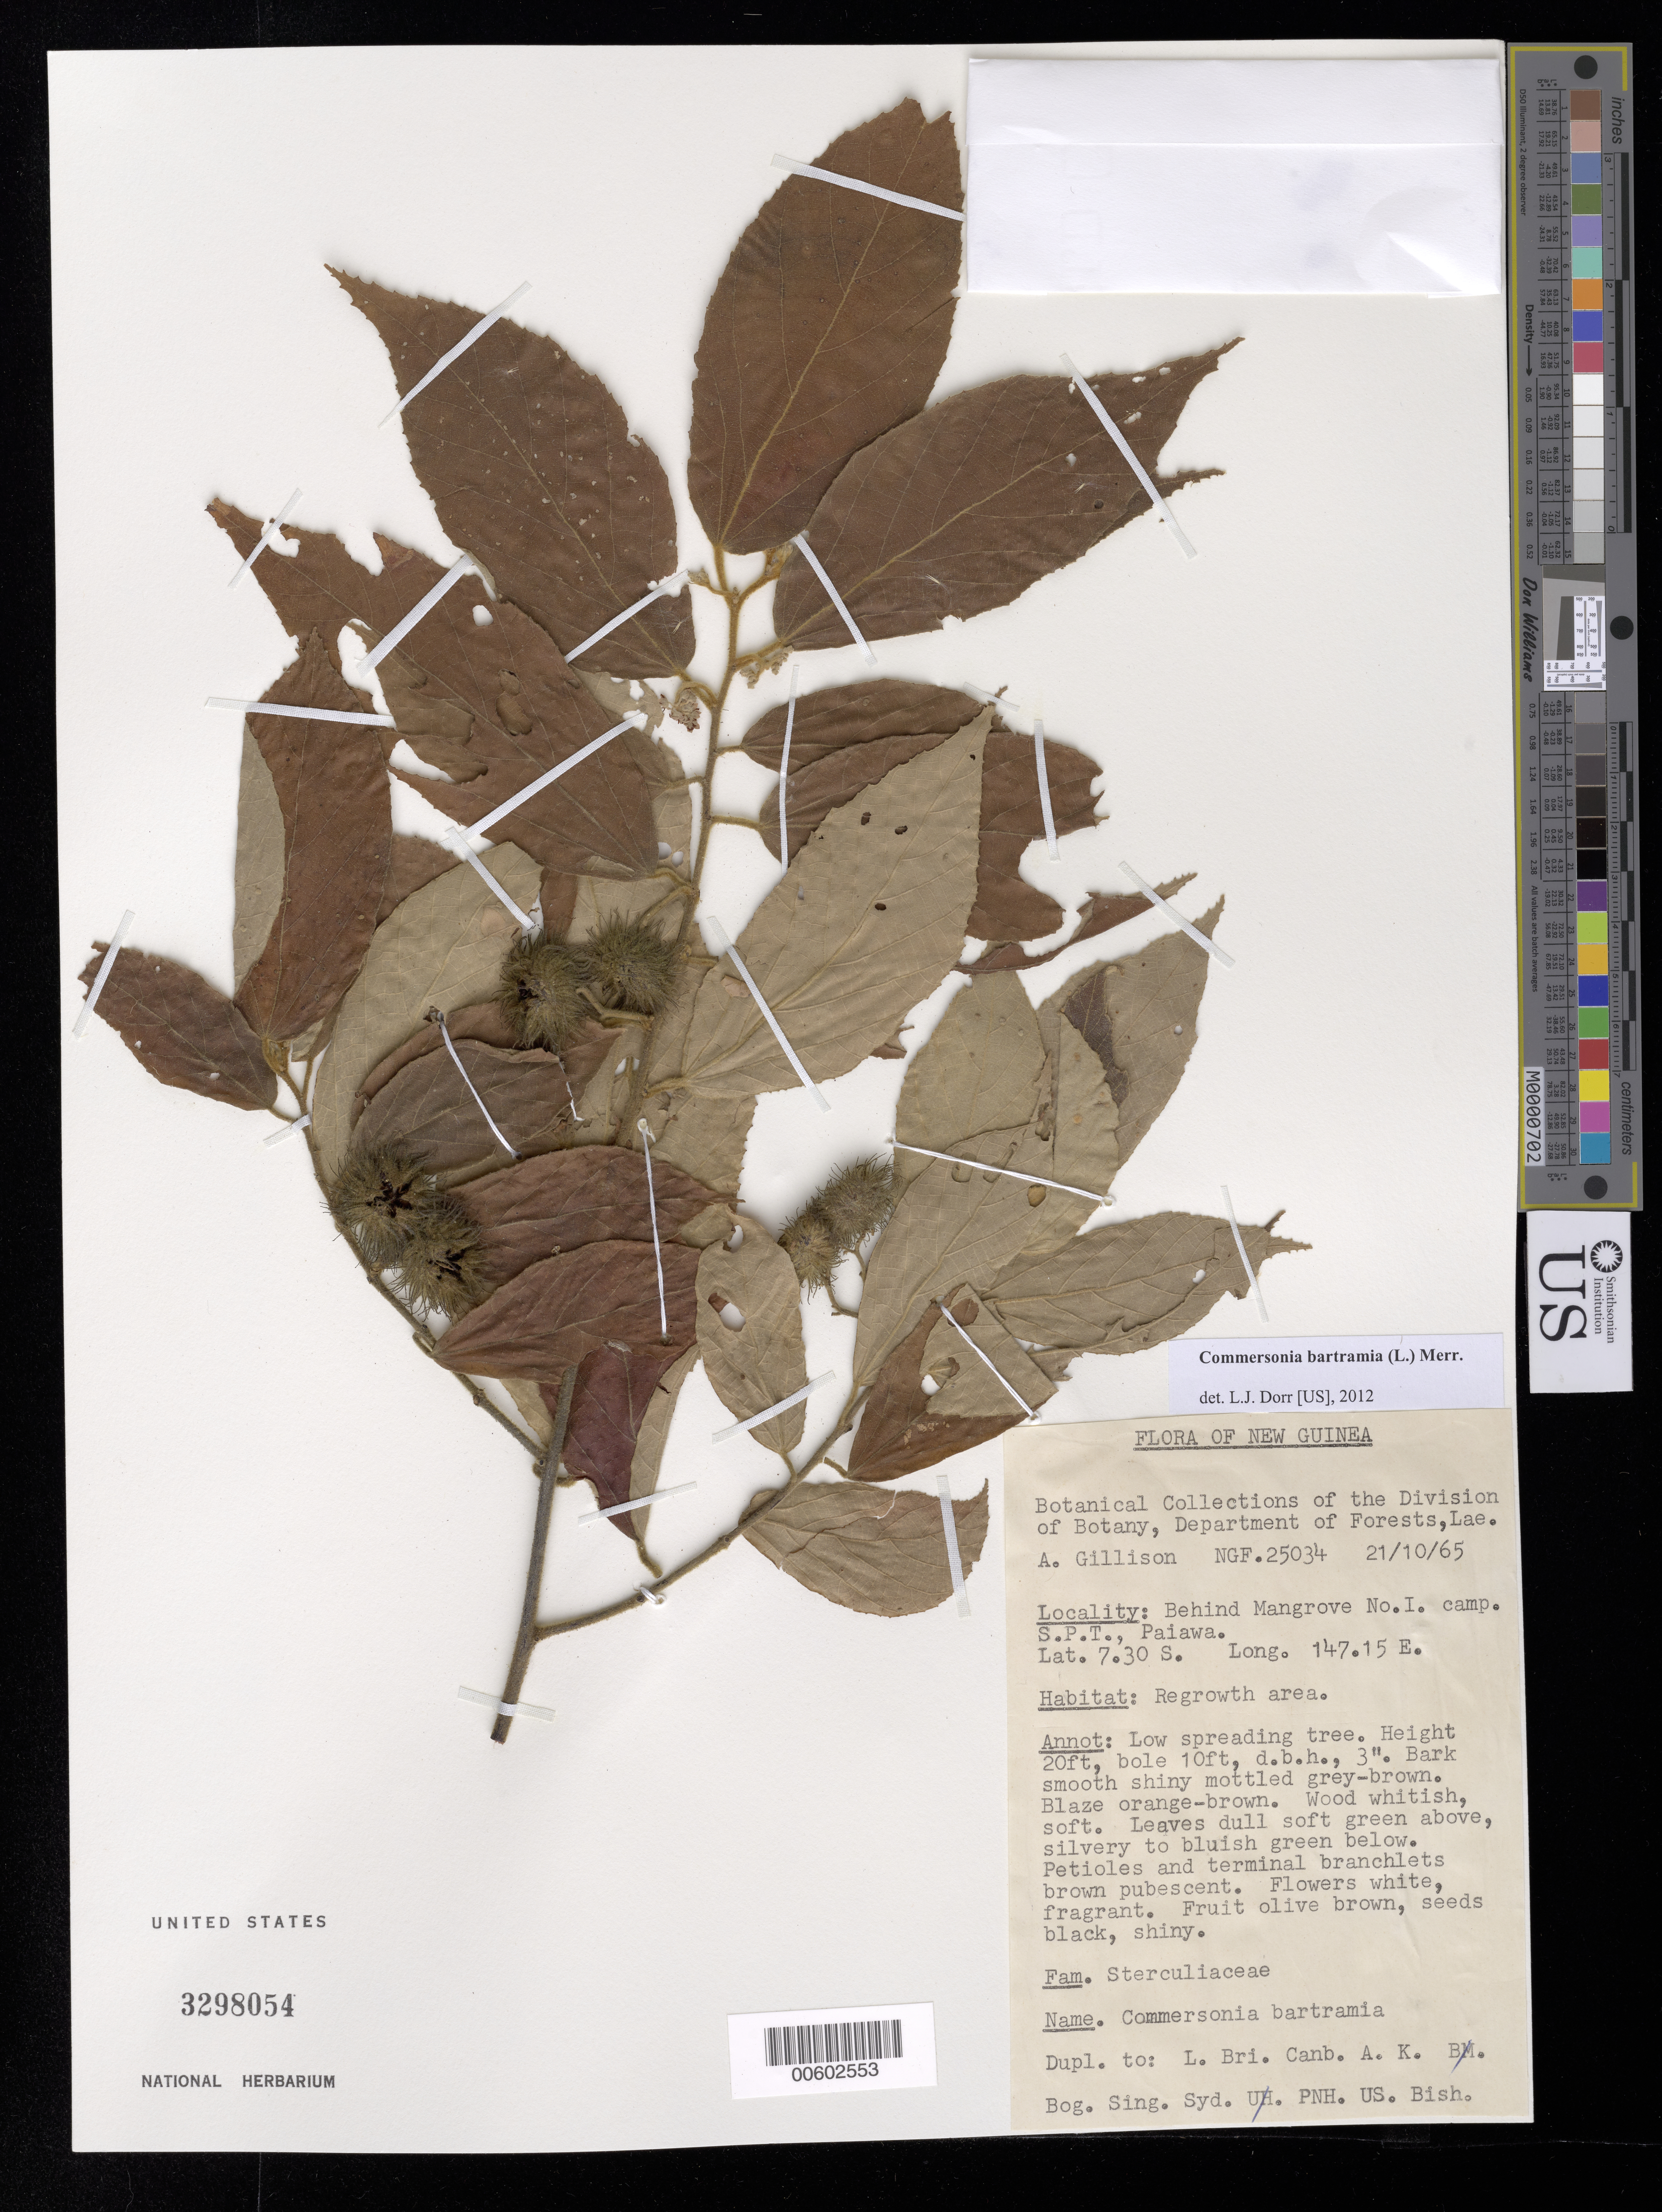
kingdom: Plantae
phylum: Tracheophyta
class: Magnoliopsida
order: Malvales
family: Malvaceae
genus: Commersonia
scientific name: Commersonia bartramia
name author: (L.) Merr.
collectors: A. Gillison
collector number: NGF. 25034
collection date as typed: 21 Oct 1965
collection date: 1965-10-21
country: Papua New Guinea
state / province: Sandaun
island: New Guinea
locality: New Guinea. Behind Mangrove No.I. camp. S.P.T., Paiawa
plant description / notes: US, A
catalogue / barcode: US 3298054